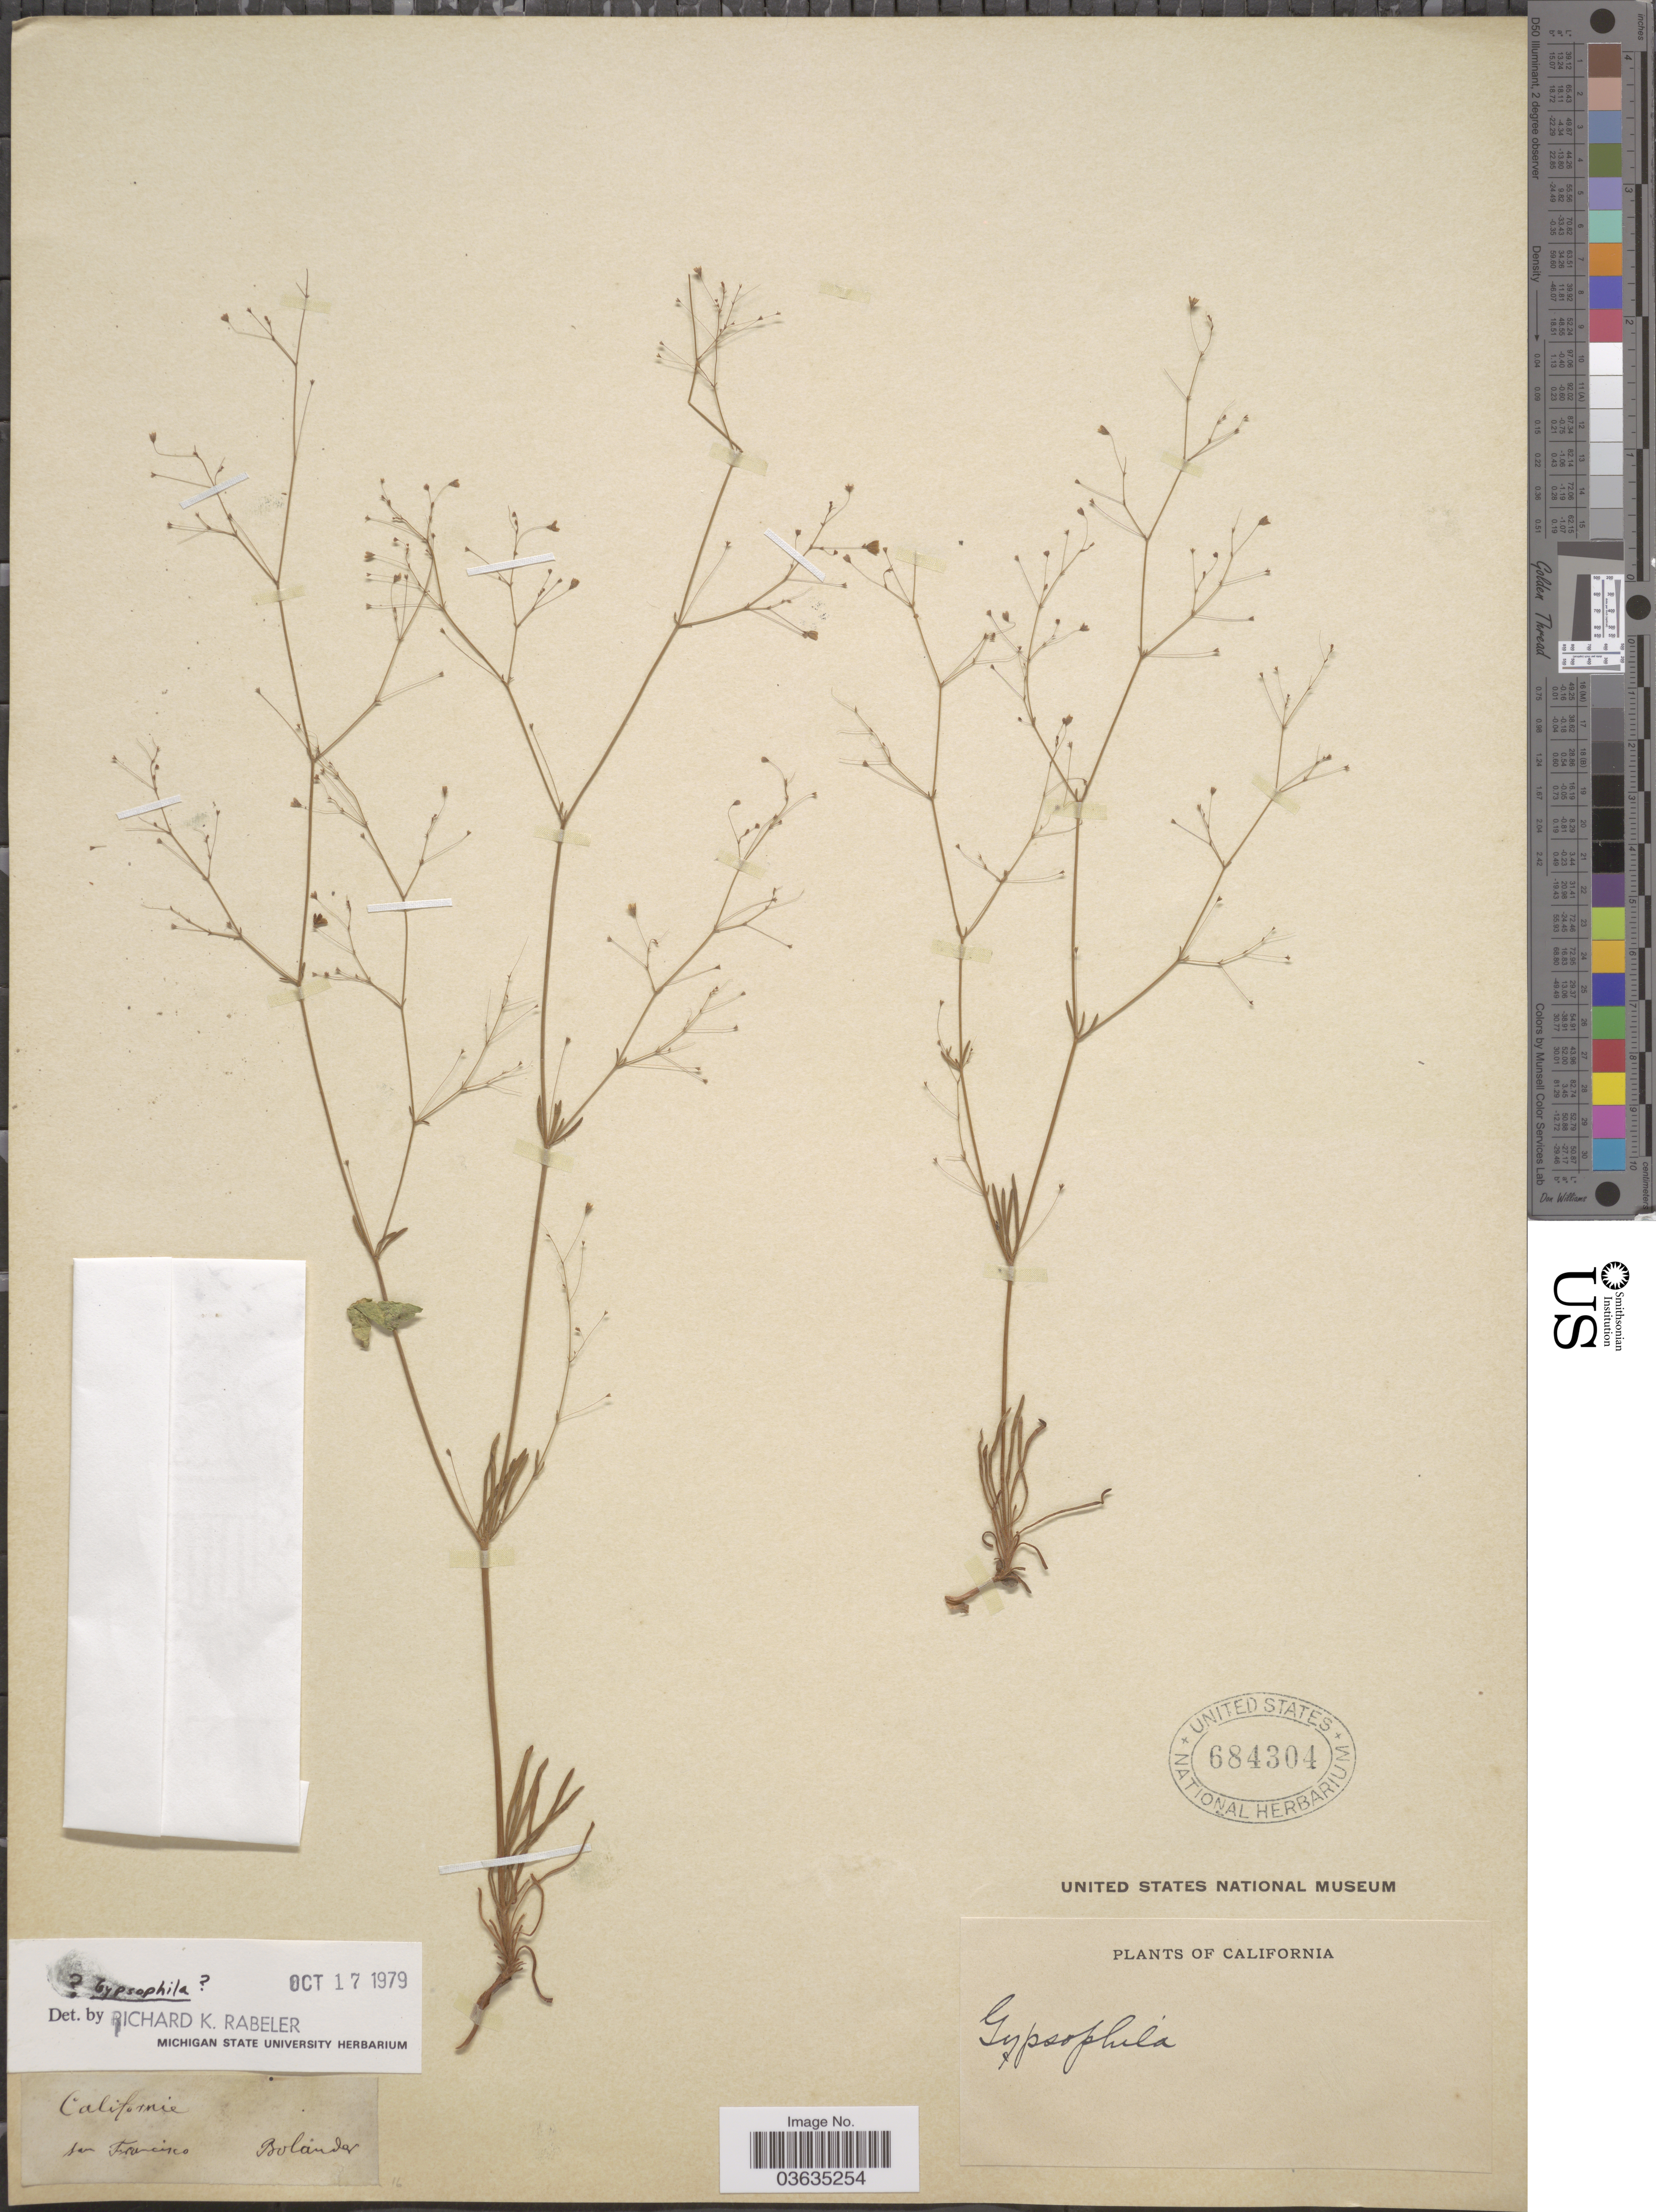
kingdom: Plantae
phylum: Tracheophyta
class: Magnoliopsida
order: Caryophyllales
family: Caryophyllaceae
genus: Gypsophila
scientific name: Gypsophila sp.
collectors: -. Bolander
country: United States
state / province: California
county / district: San Francisco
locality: San Francisco.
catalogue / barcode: US 684304